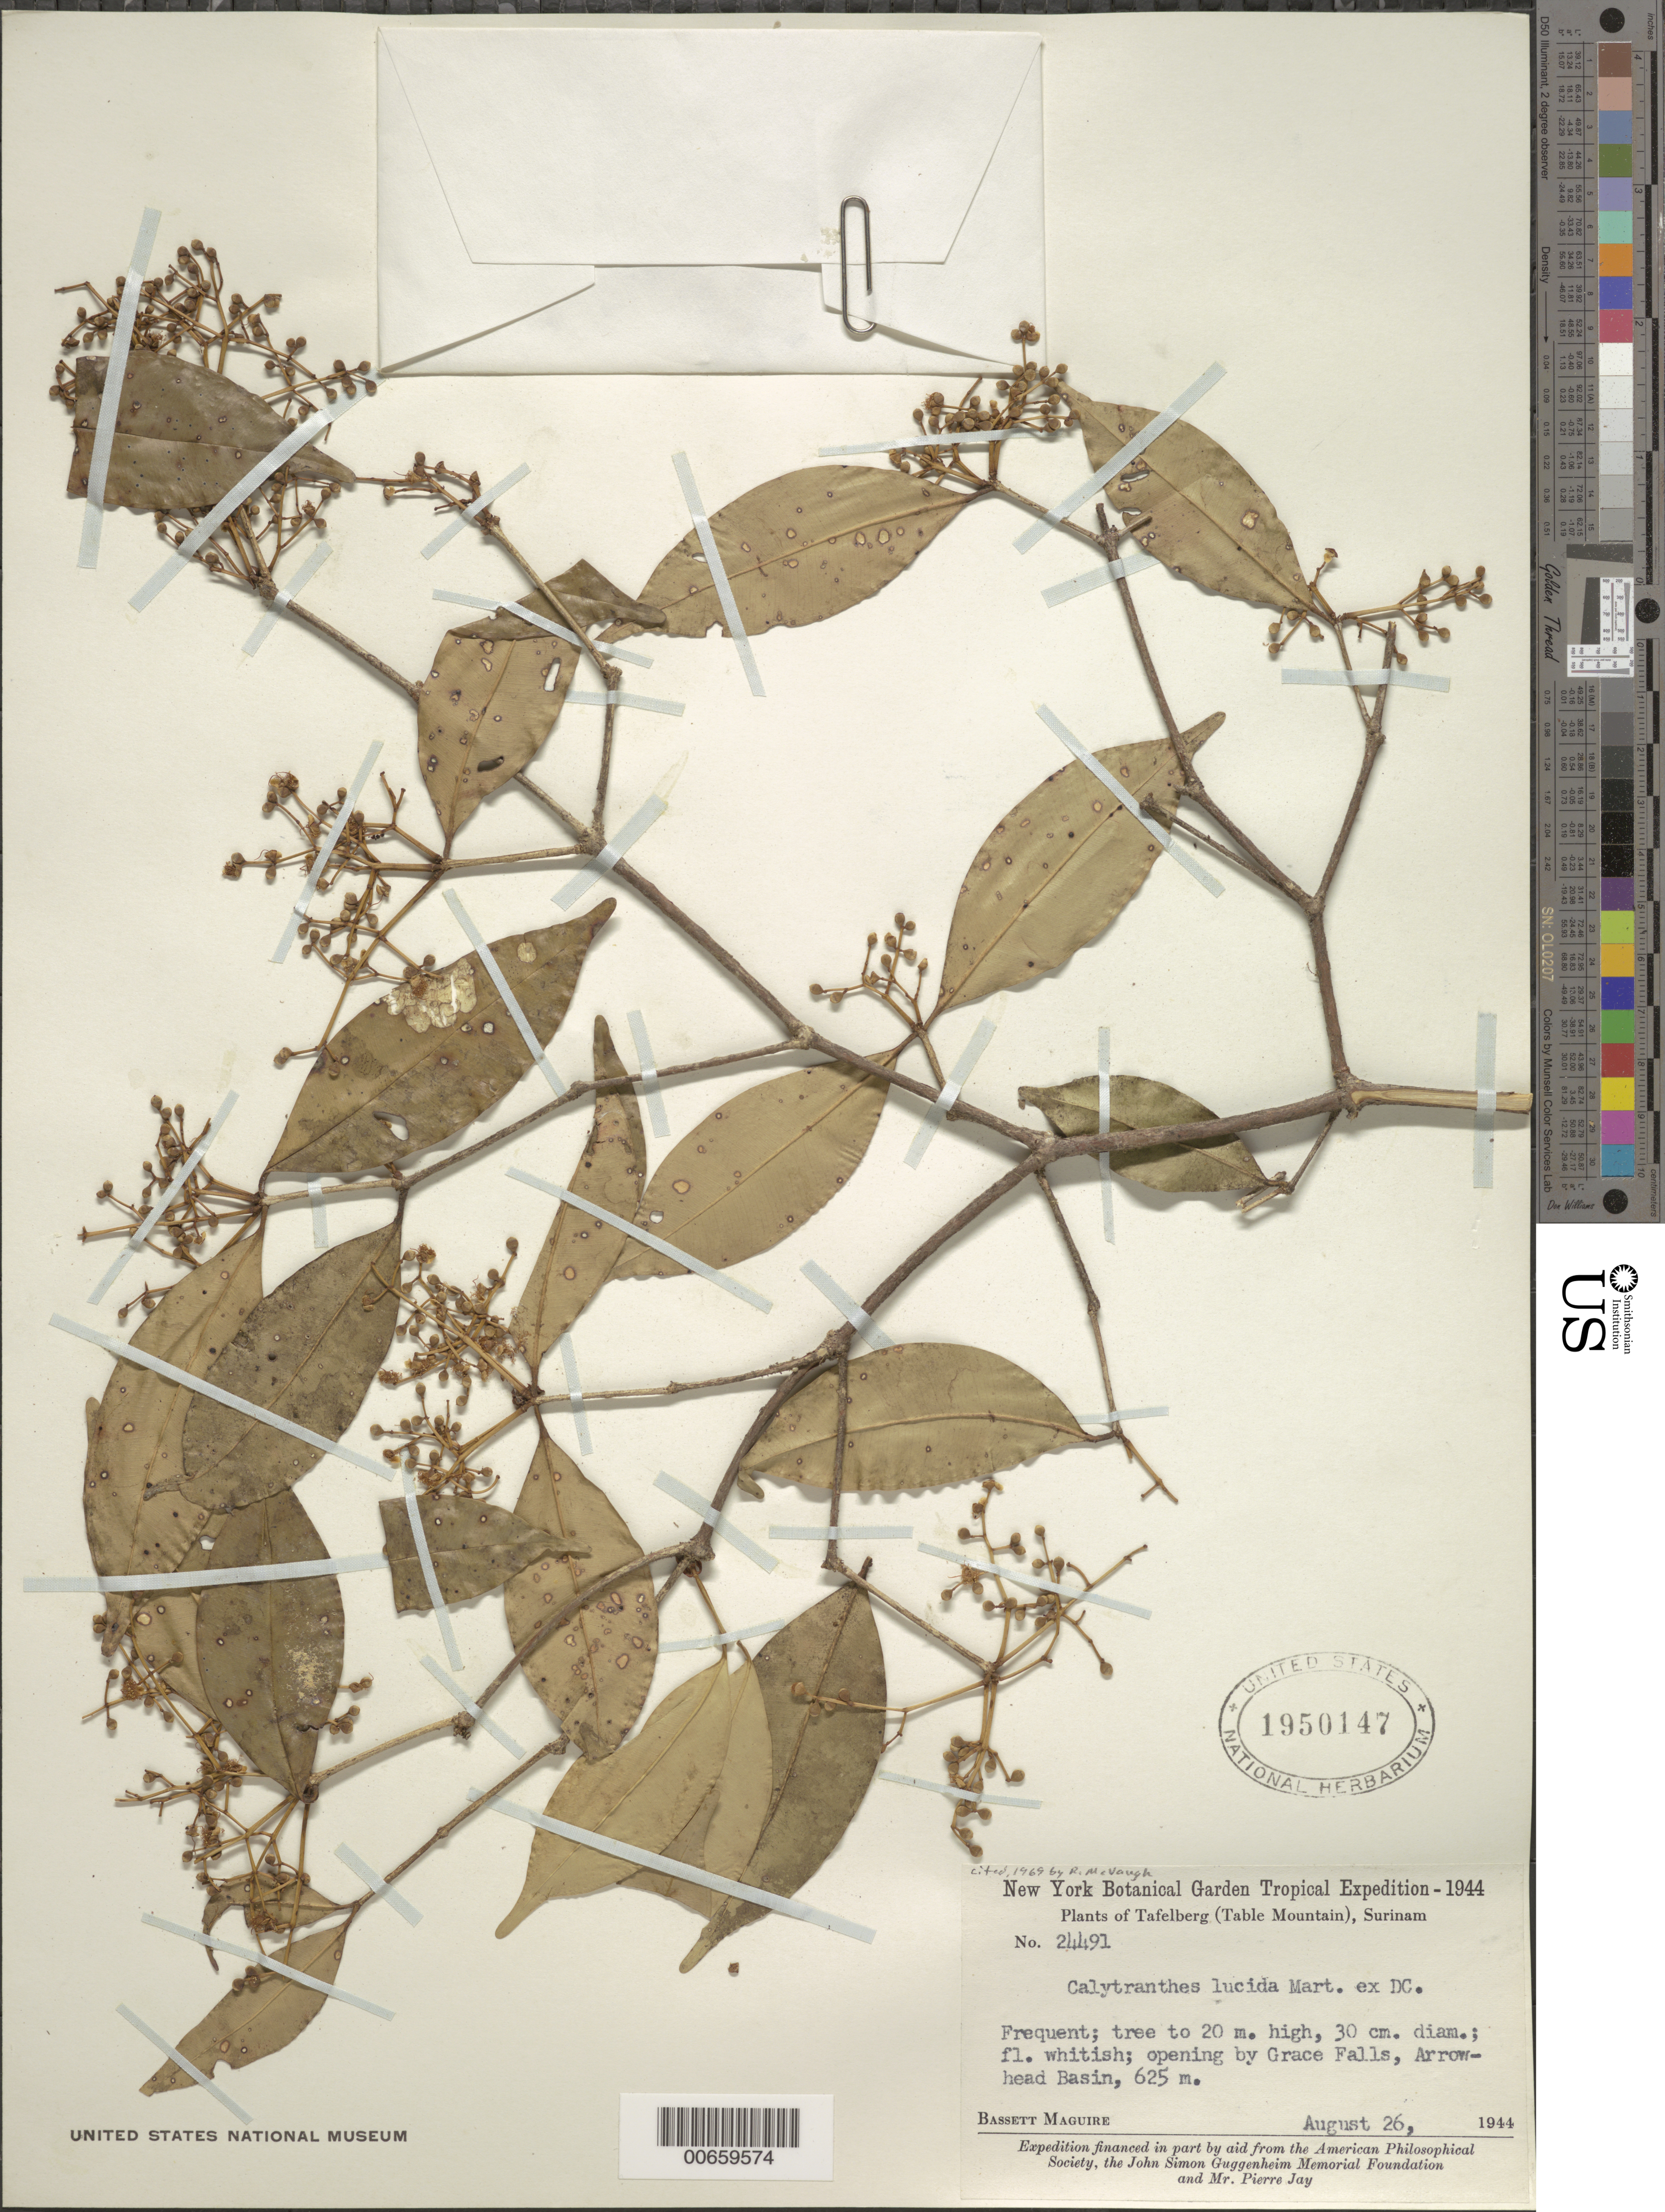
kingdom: Plantae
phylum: Tracheophyta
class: Magnoliopsida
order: Myrtales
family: Myrtaceae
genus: Myrcia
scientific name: Myrcia neolucida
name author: A.R. Lourenço & E. Lucas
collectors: B. Maguire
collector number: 24491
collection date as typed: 26-Aug-44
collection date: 1944-08-26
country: Suriname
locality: Tafelberg (Table Mountain), Arrowhead Basin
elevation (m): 625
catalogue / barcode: US 1950147